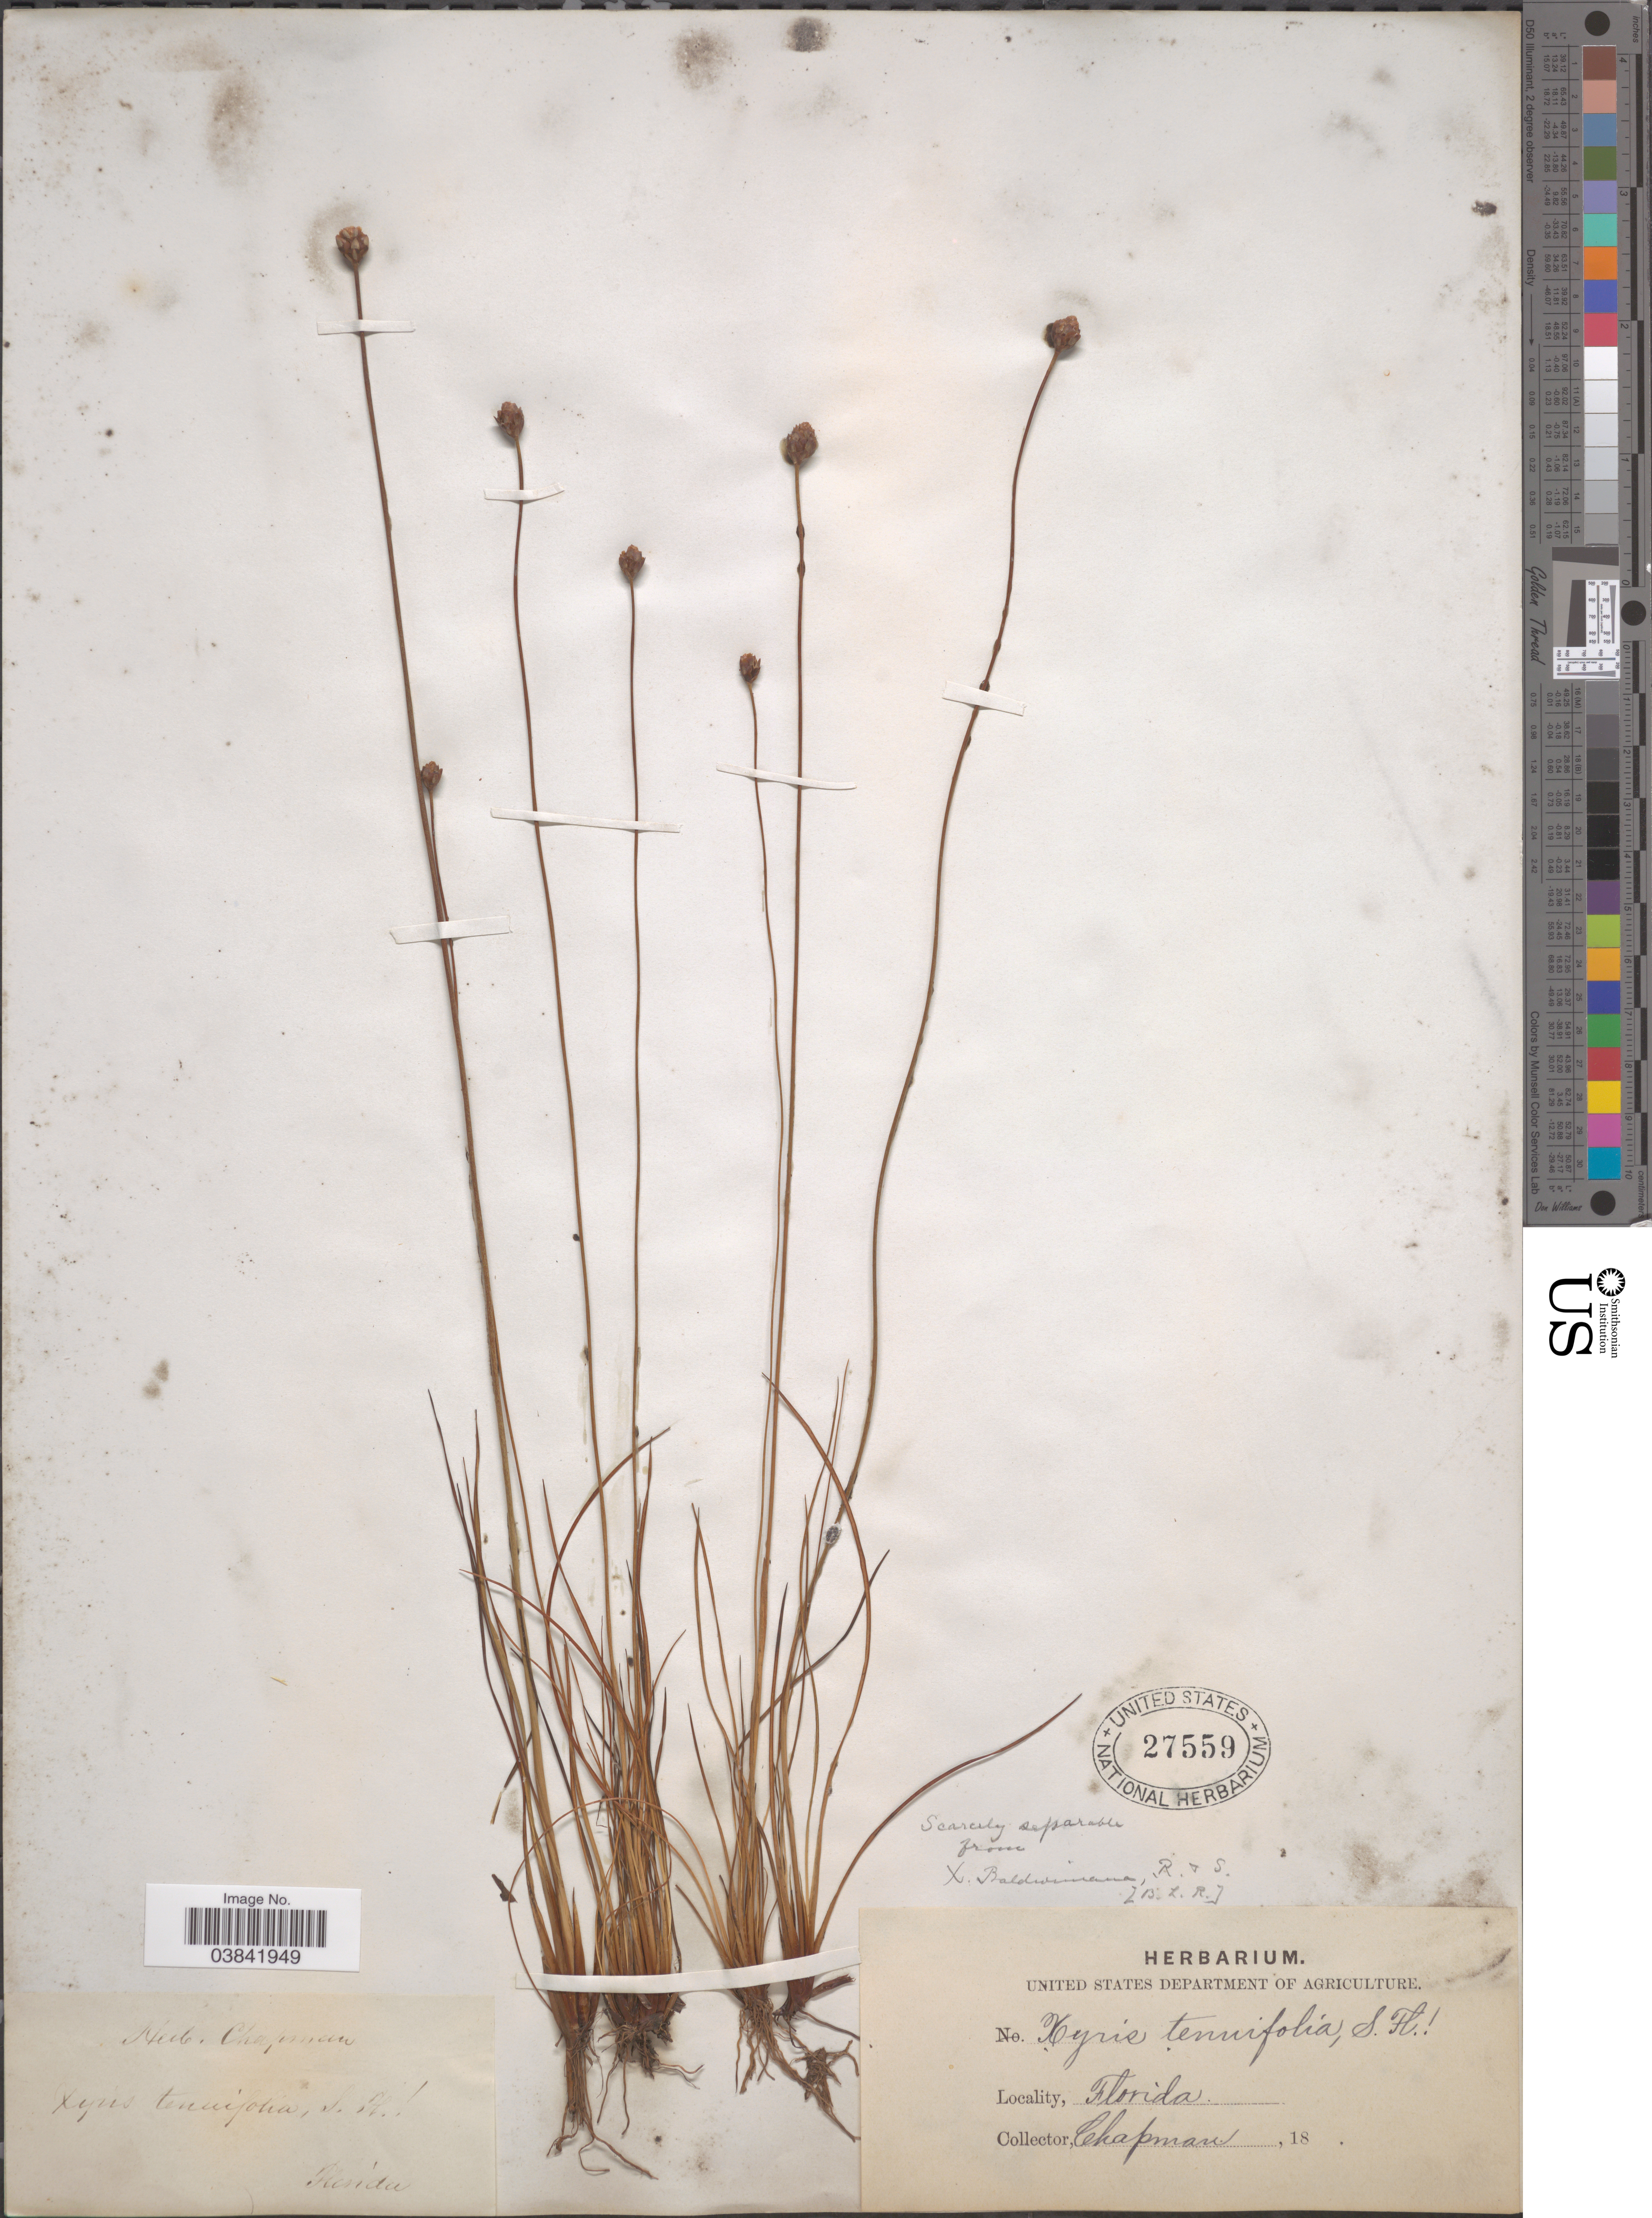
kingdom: Plantae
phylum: Tracheophyta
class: Liliopsida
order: Poales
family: Xyridaceae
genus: Xyris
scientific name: Xyris tenuifolia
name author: Chapm.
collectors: A. Chapman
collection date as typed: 18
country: United States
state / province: Florida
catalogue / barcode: US 27559